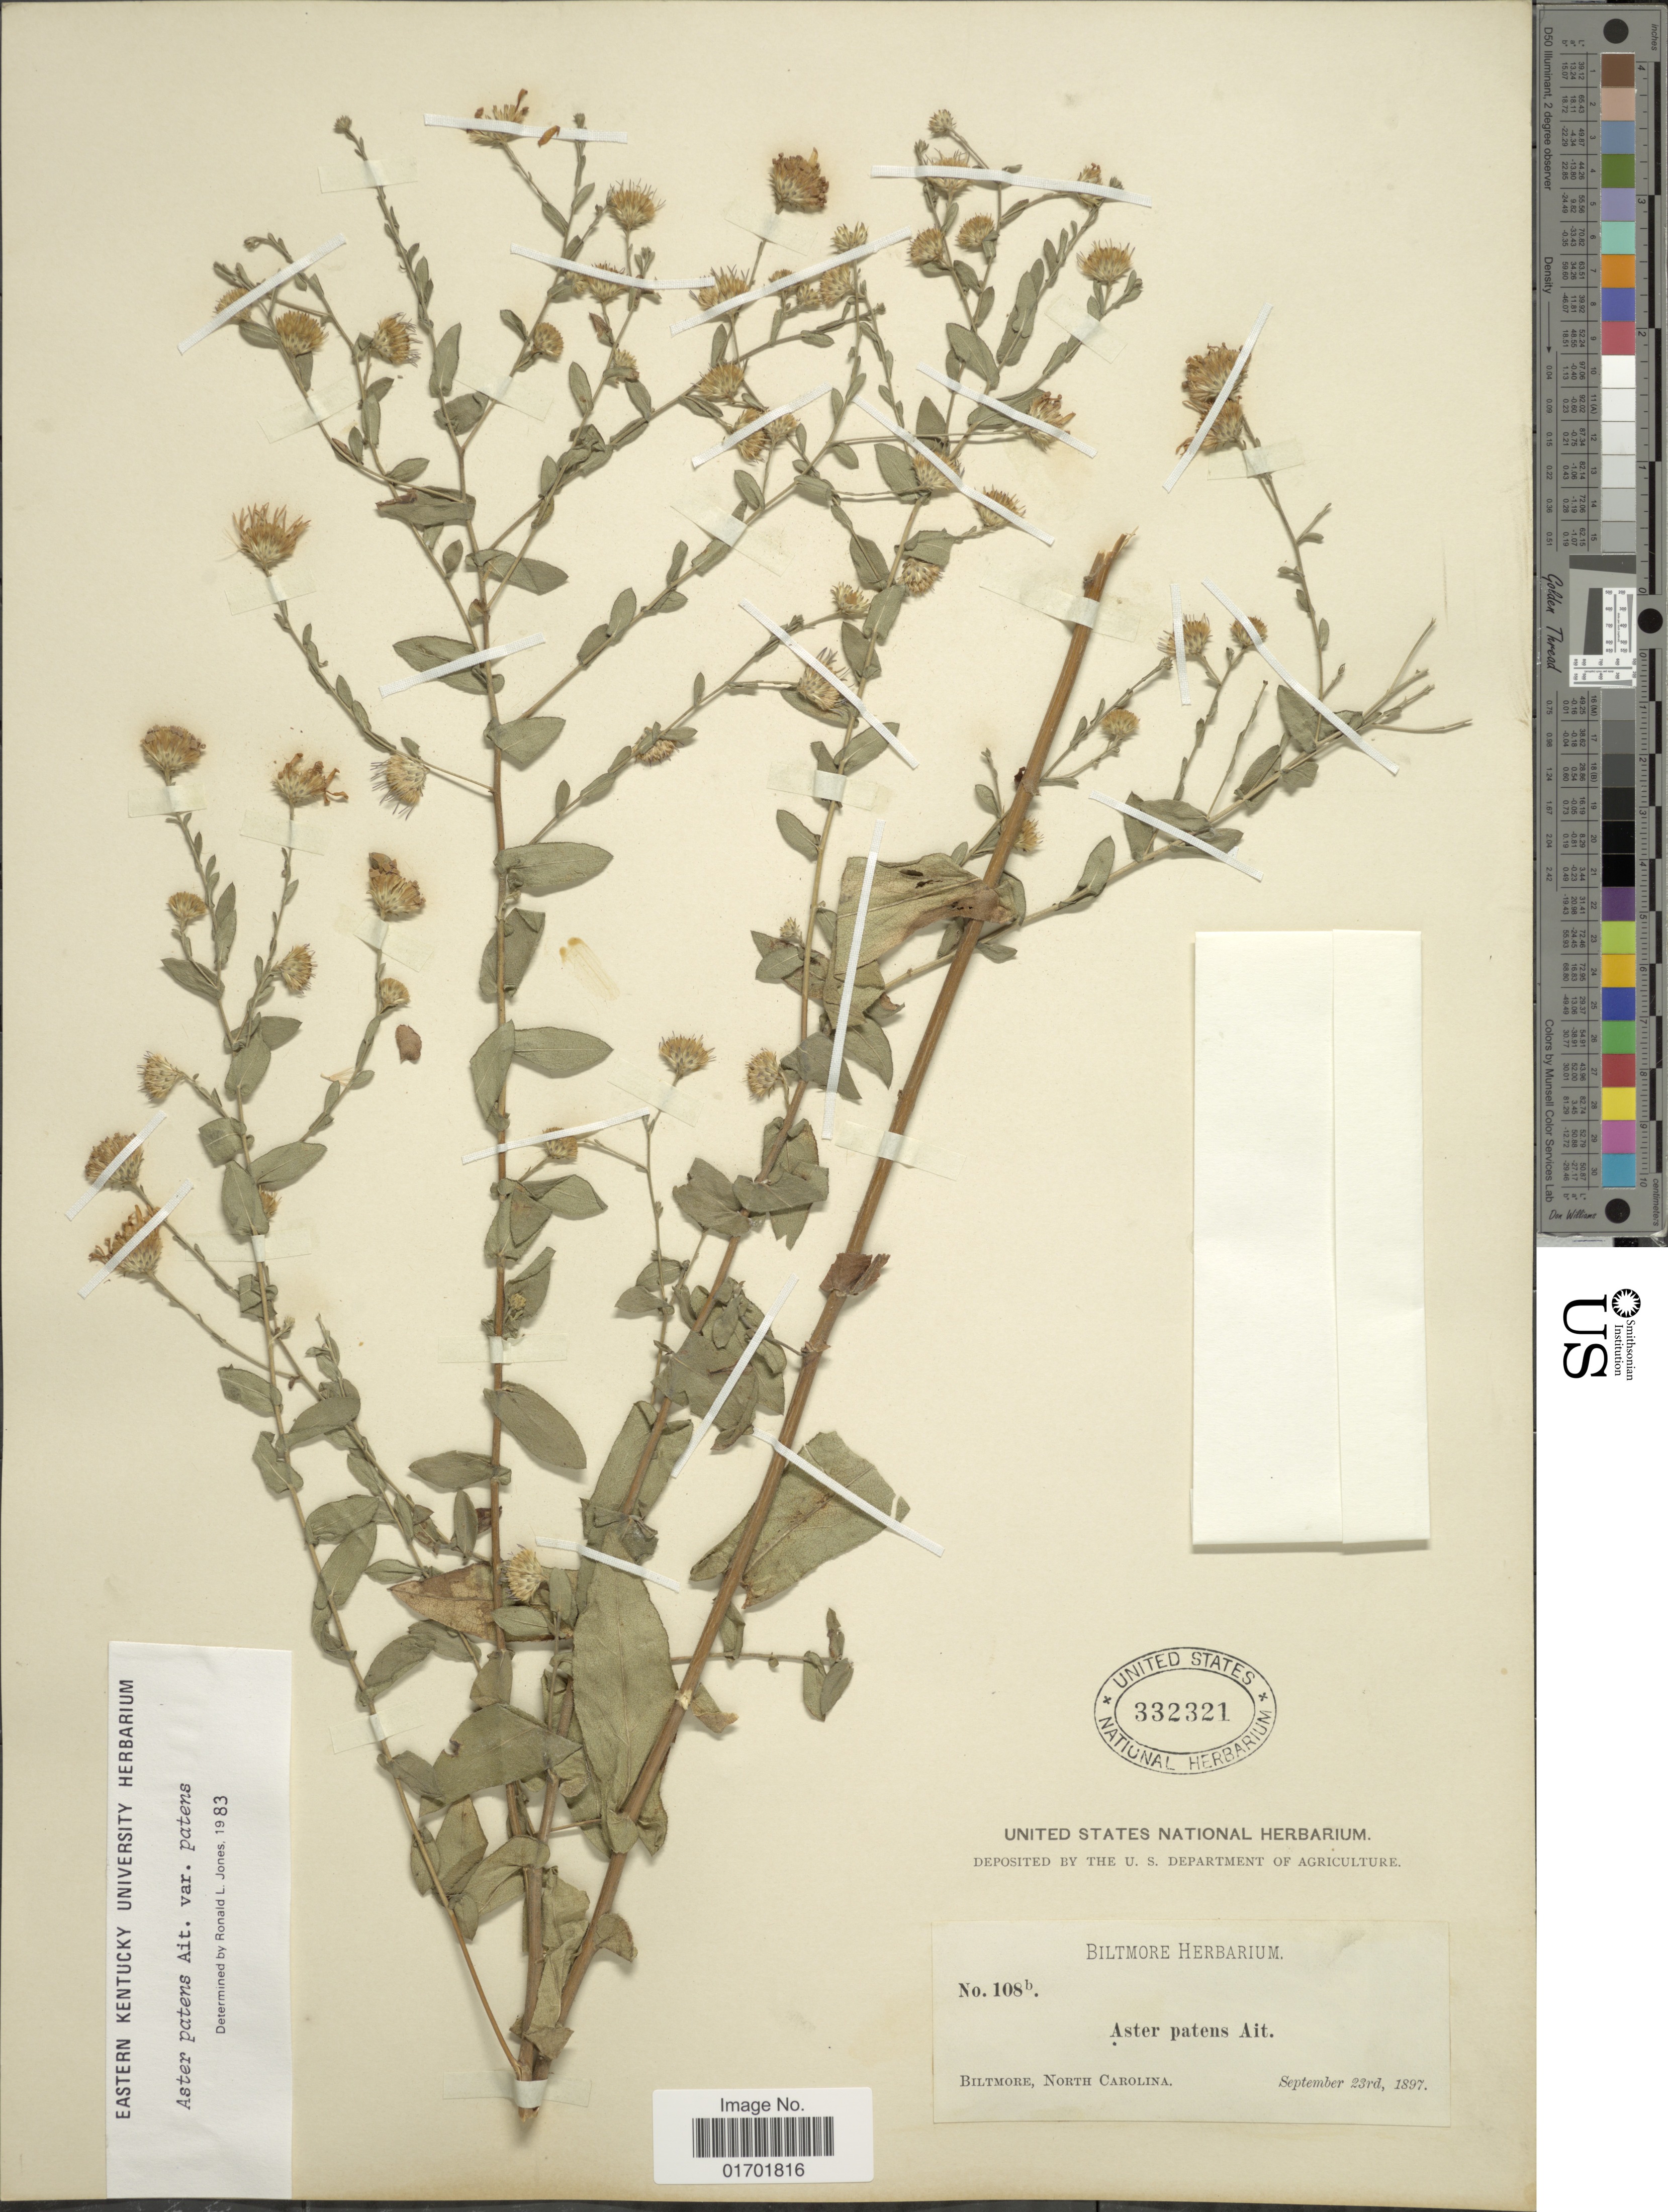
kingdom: Plantae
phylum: Tracheophyta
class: Magnoliopsida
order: Asterales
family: Asteraceae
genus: Symphyotrichum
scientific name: Symphyotrichum patens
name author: (Aiton) G.L. Nesom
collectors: ex herb. Biltmore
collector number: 108b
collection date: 1897-09-23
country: United States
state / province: North Carolina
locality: Biltmore.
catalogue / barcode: US 332321